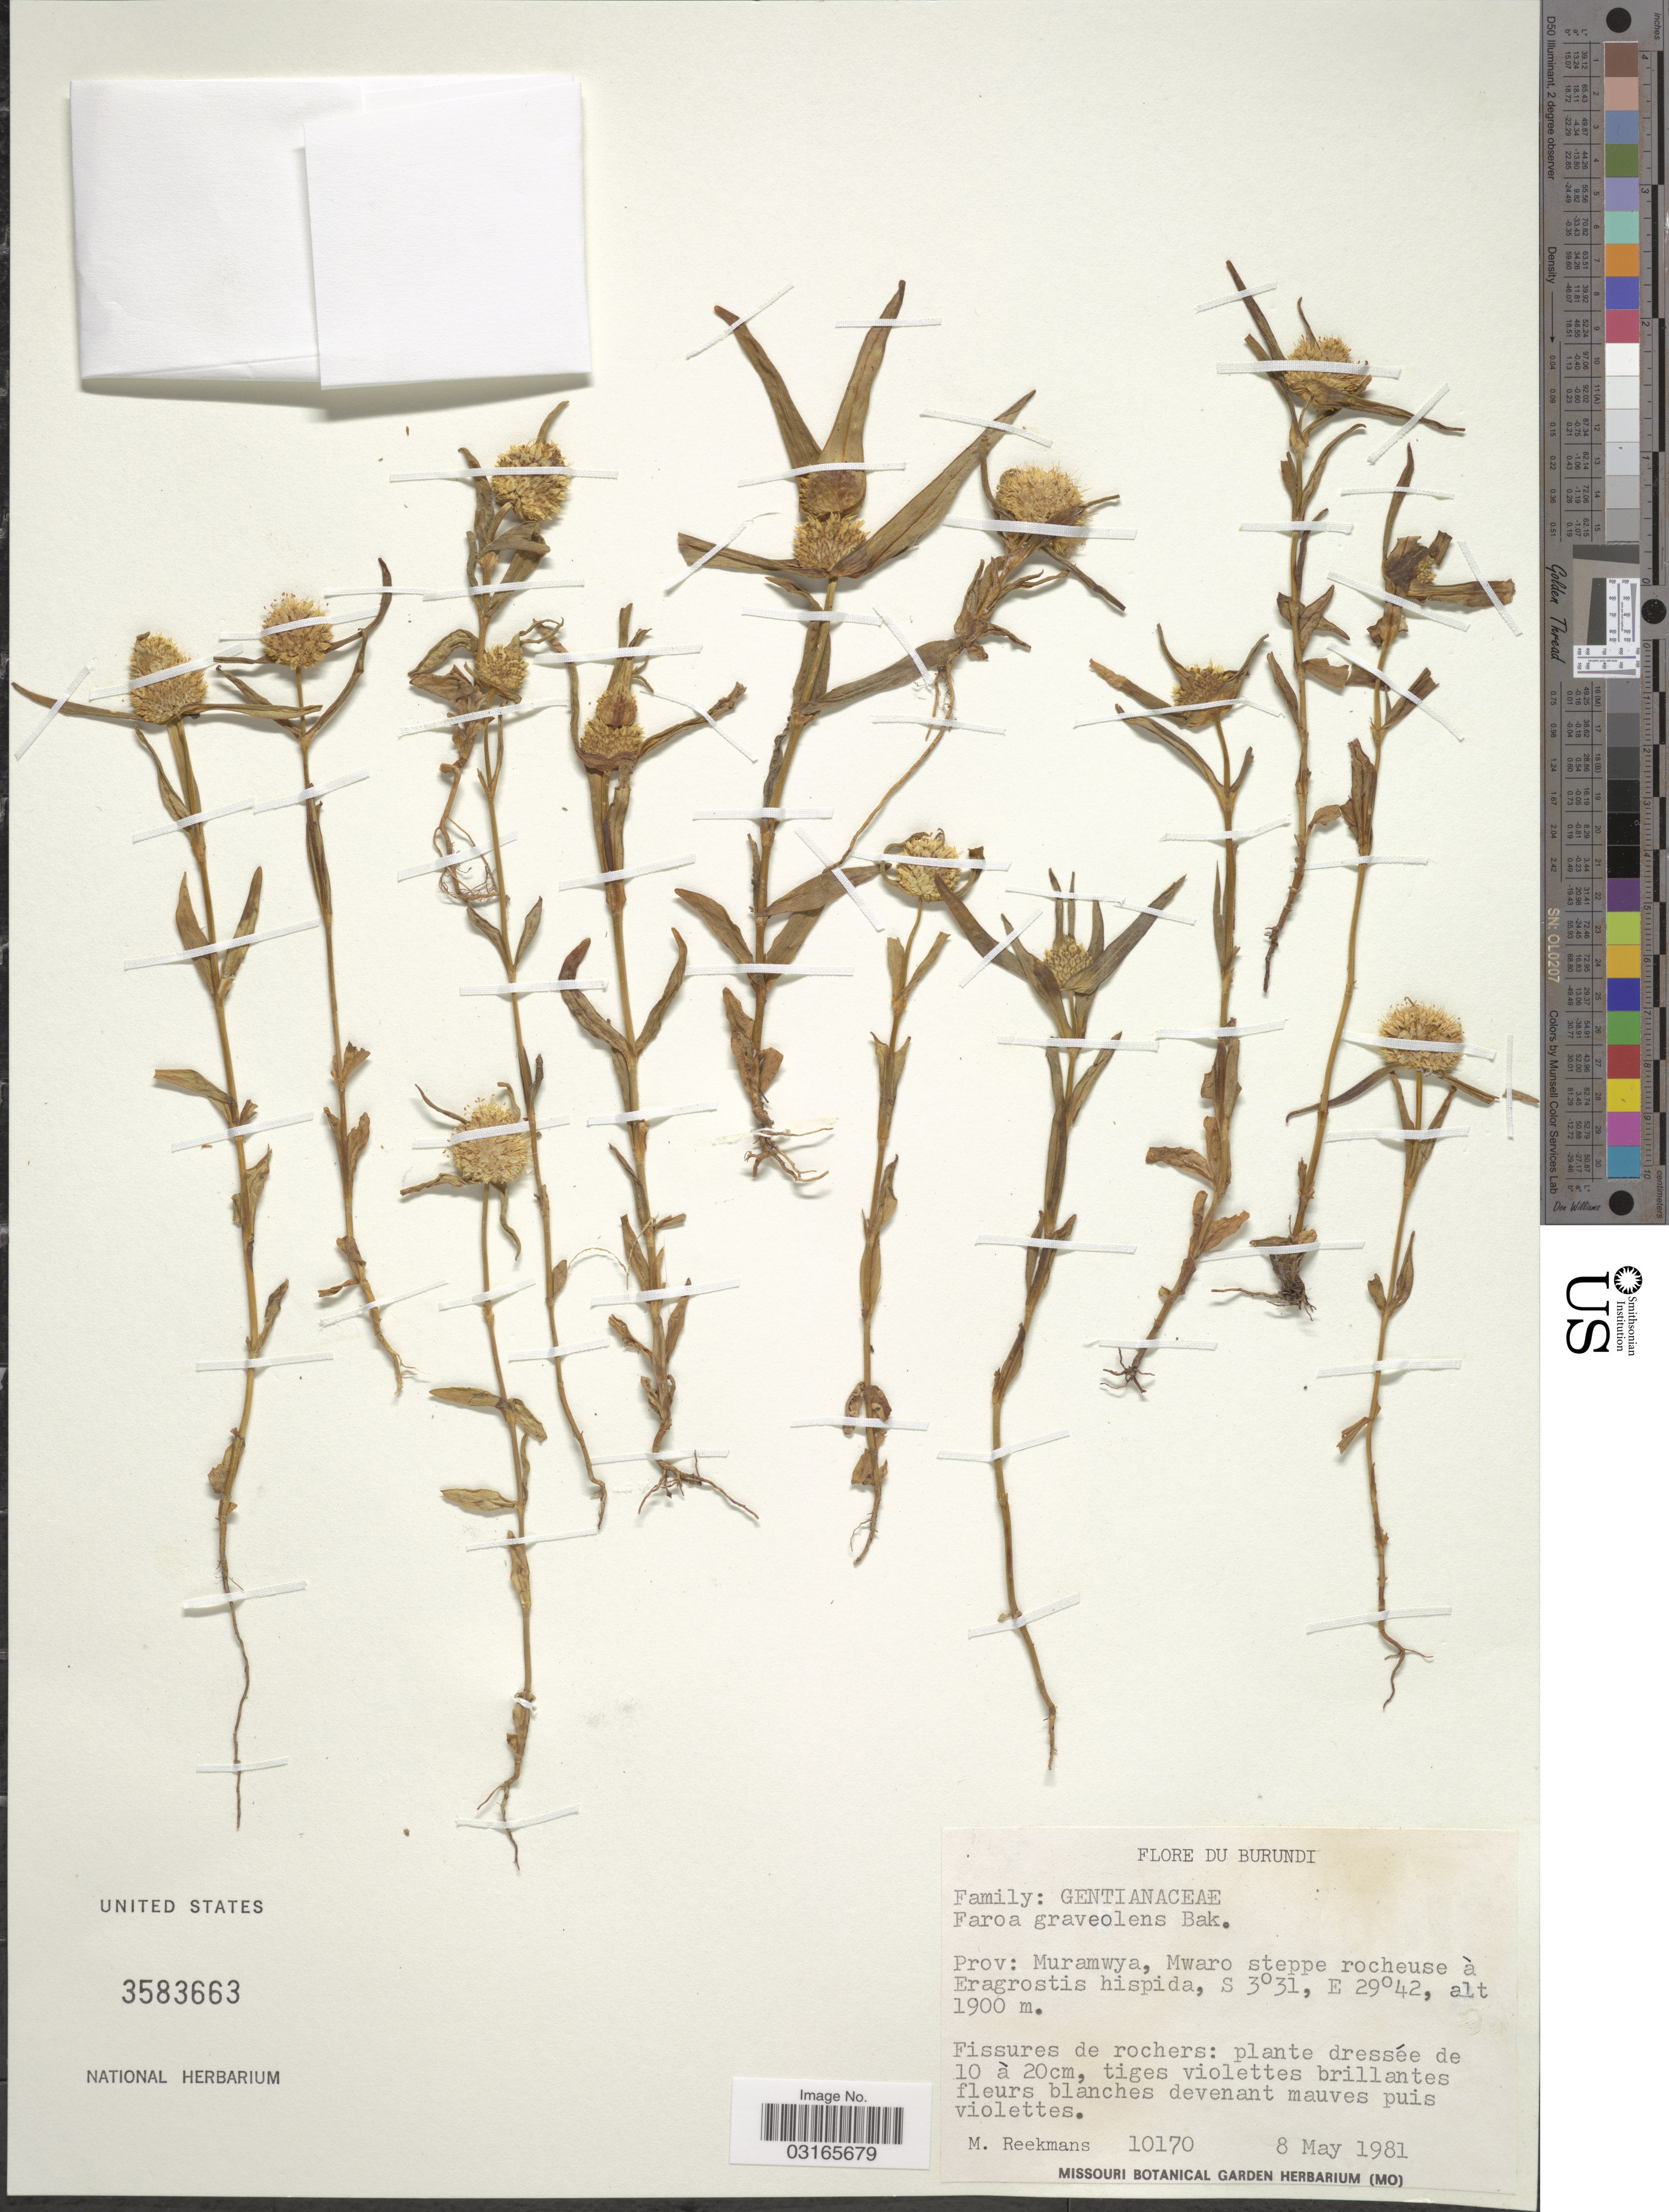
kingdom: Plantae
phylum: Tracheophyta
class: Magnoliopsida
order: Gentianales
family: Gentianaceae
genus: Faroa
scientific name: Faroa graveolens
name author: Baker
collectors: M. Reekmans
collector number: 10170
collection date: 1981-05-08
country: Burundi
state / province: Muramvya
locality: Prov: Muramwya, Mwaro steppe rocheuse à Eragrostis hispida.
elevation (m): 1900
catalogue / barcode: US 3583663